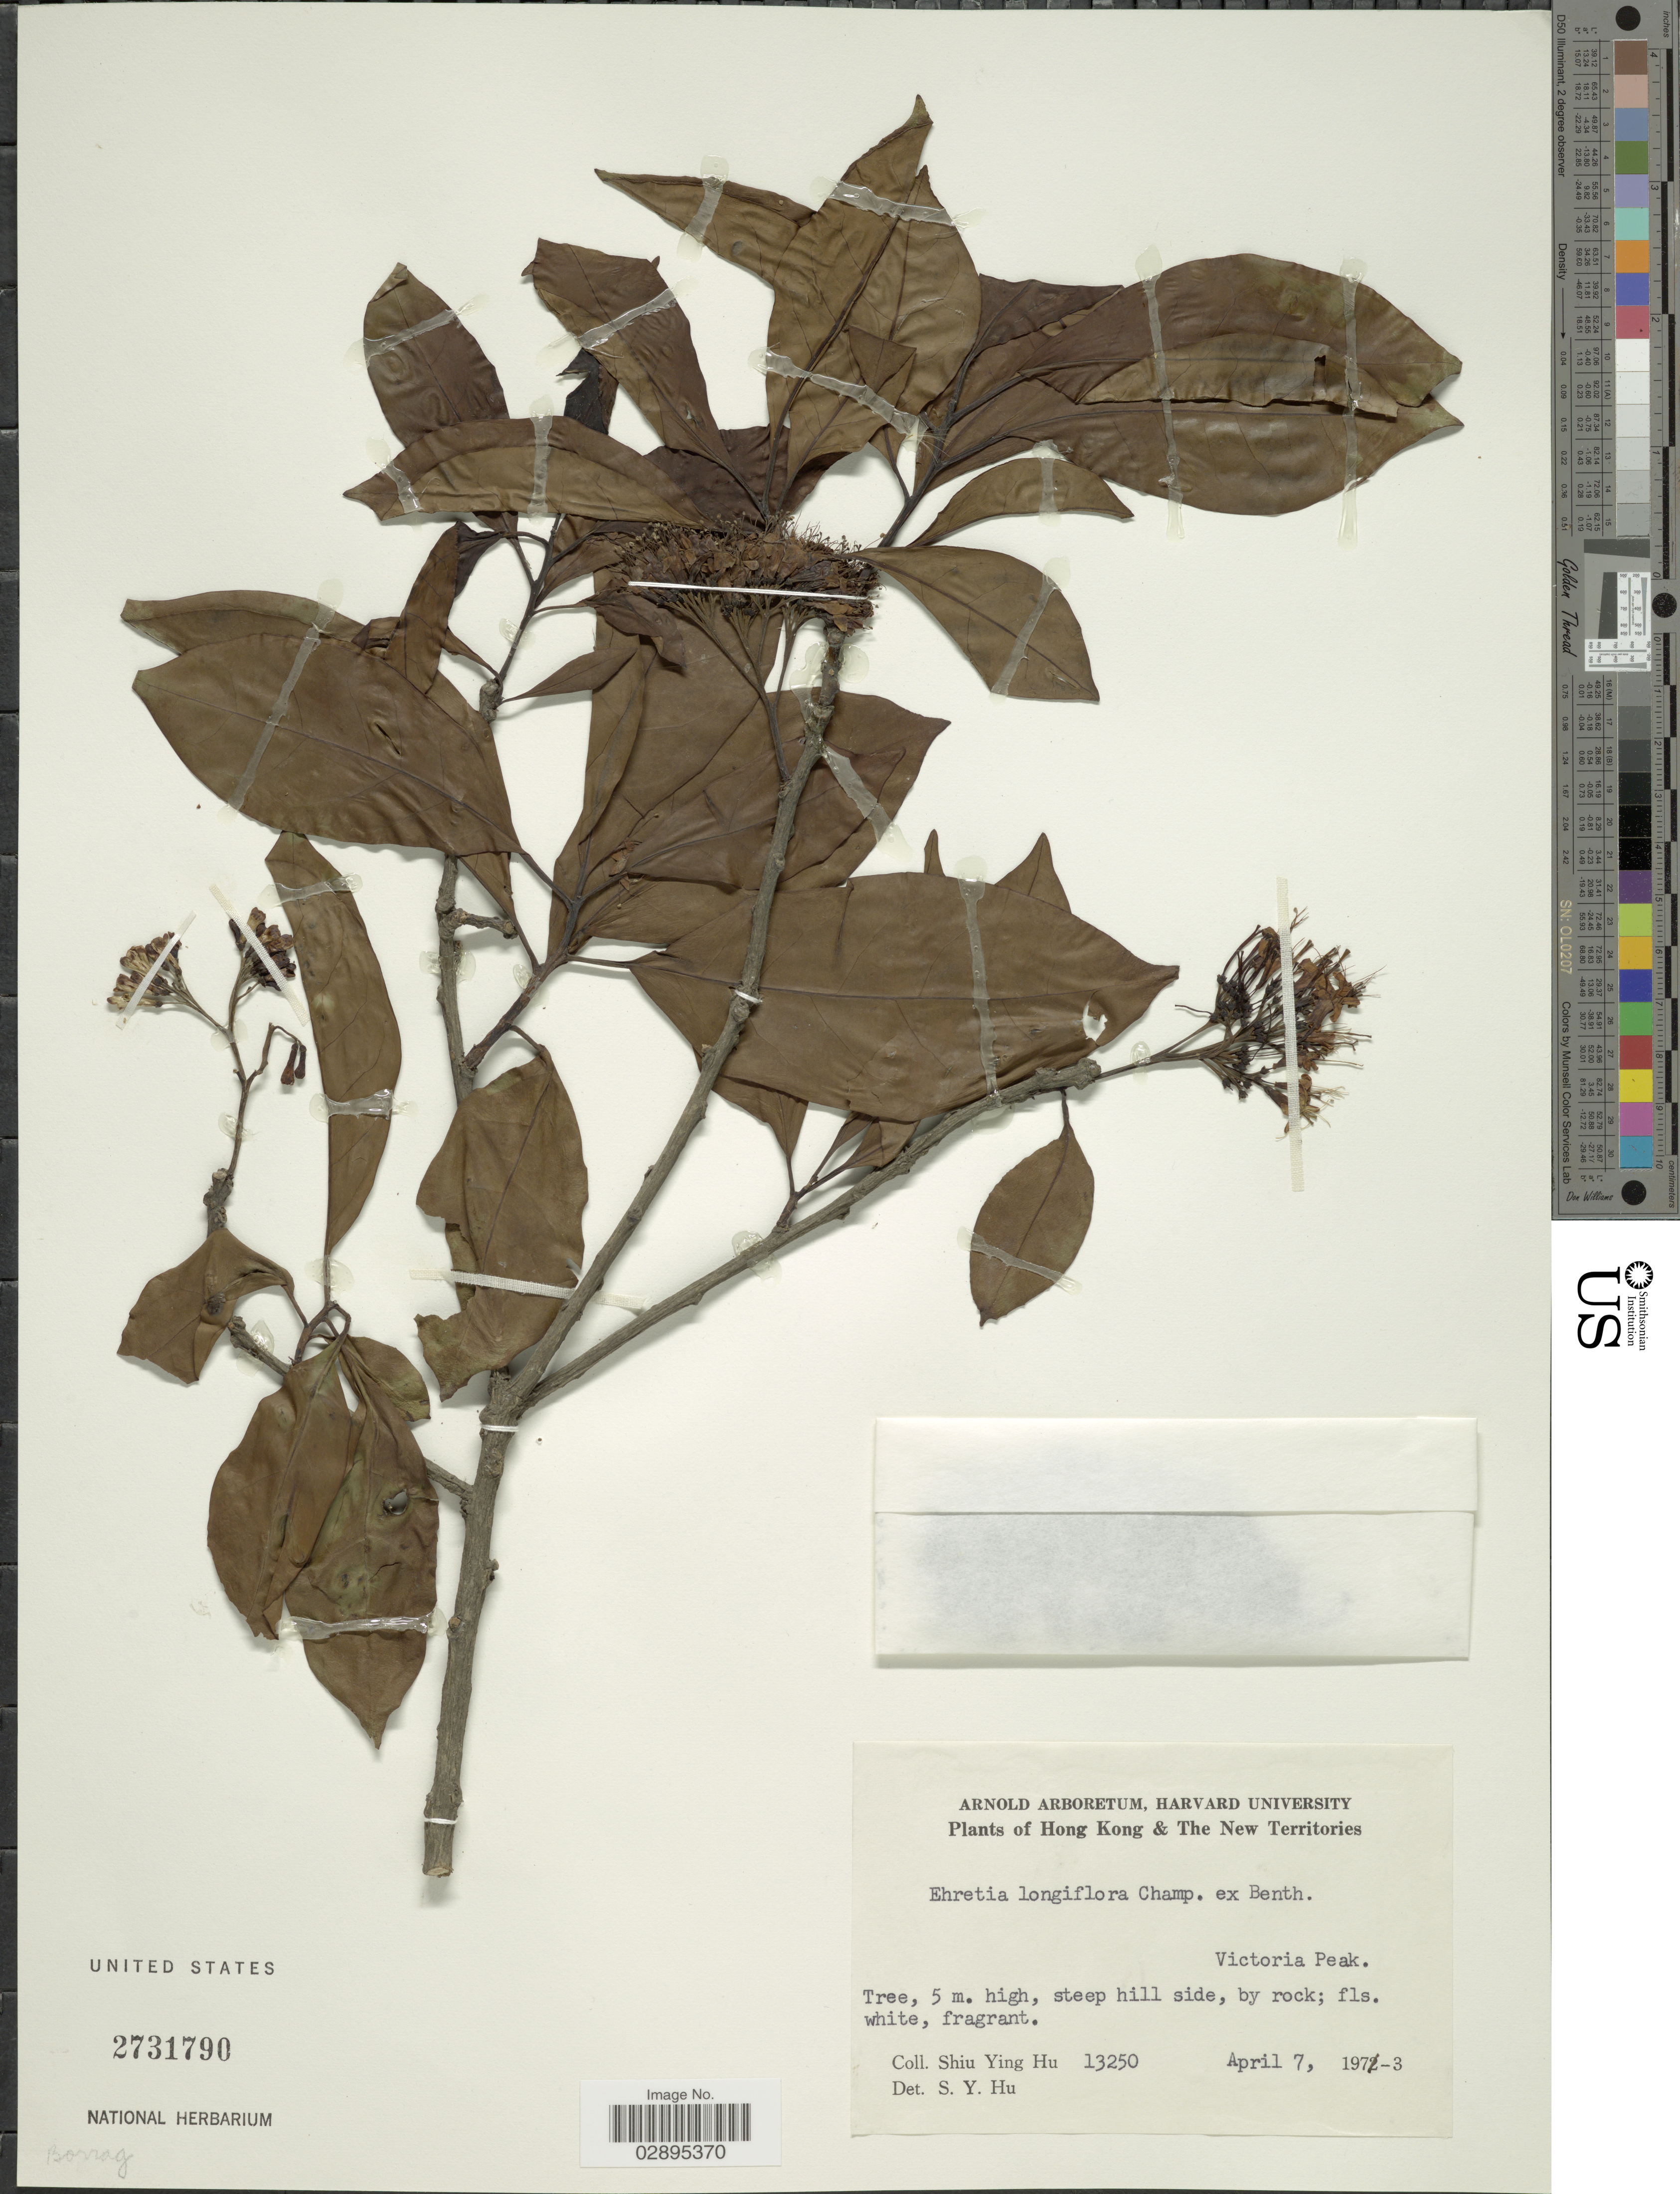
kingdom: Plantae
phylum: Tracheophyta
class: Magnoliopsida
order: Boraginales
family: Ehretiaceae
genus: Ehretia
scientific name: Ehretia longiflora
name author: Champ. ex Benth.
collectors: S. Y. Hu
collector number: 13250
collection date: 1973-04-07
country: China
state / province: Hong Kong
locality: Hong Kong & The New Territories. Victoria Peak.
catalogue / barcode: US 2731790